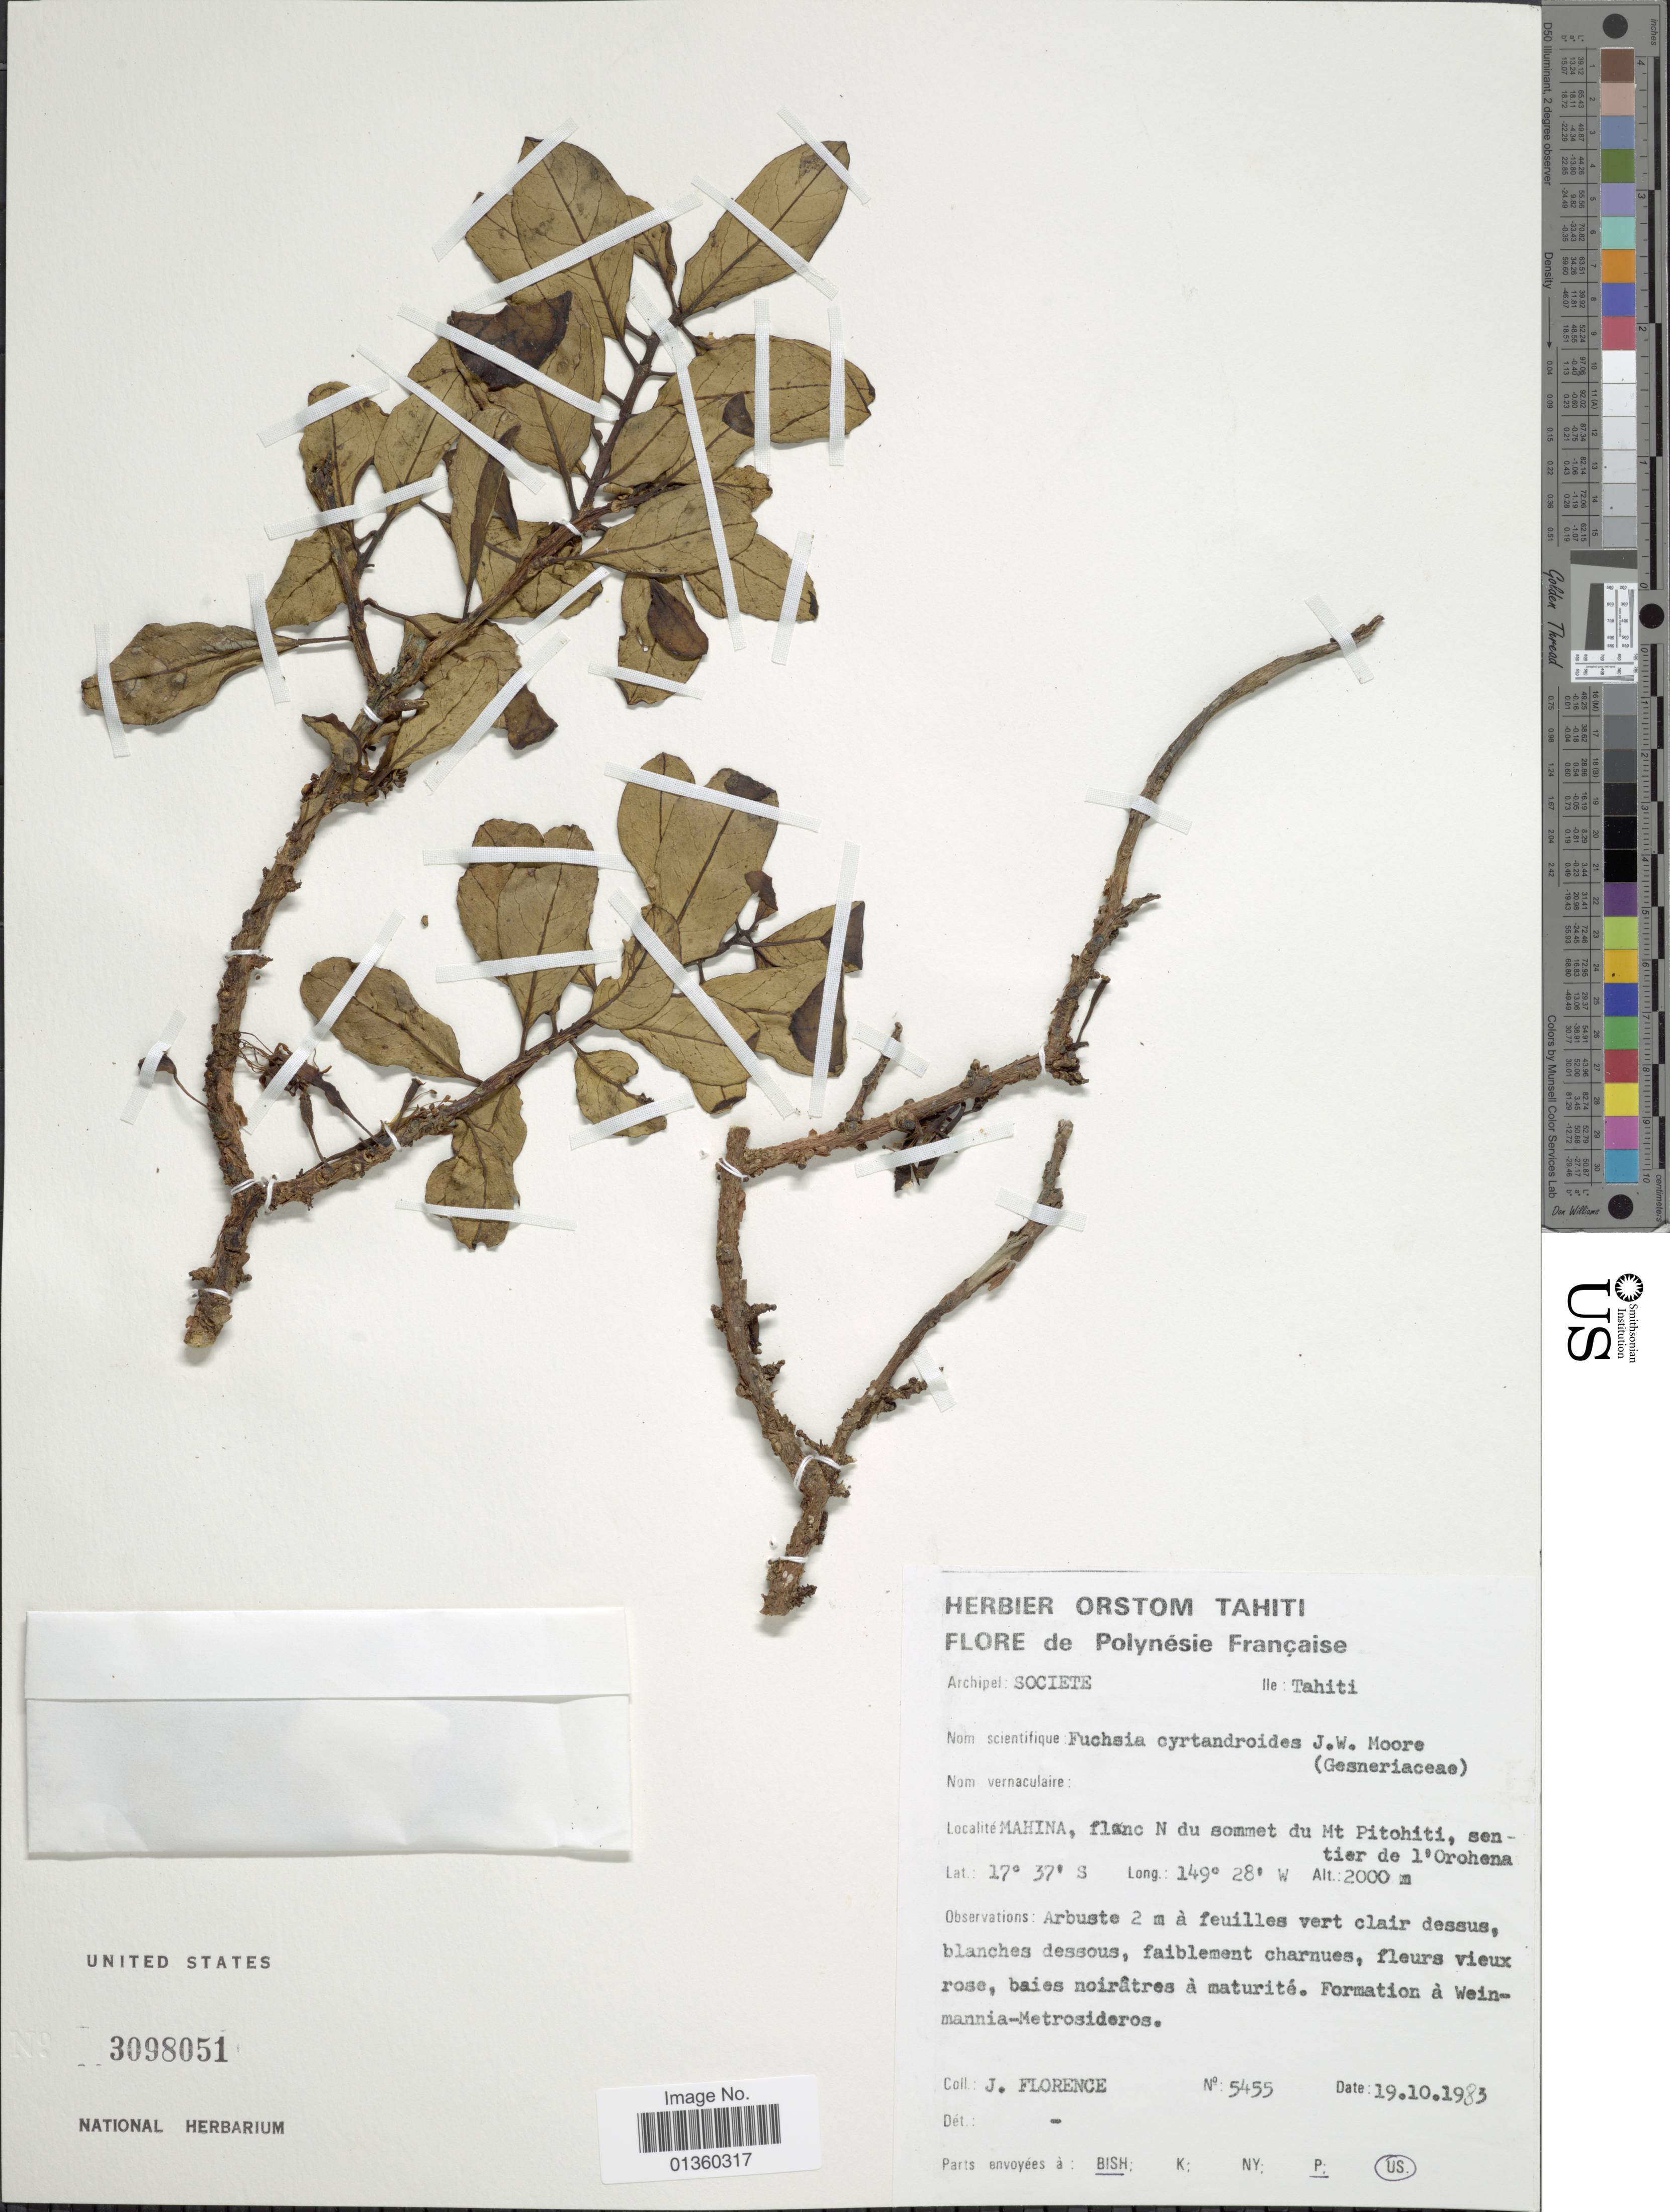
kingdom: Plantae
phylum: Tracheophyta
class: Magnoliopsida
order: Myrtales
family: Onagraceae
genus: Fuchsia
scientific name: Fuchsia cyrtandroides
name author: J.W. Moore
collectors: J. Florence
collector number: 5455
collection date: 1983-10-19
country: French Polynesia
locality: Mahina, flanc N du sommet du Mt Pitohiti, sentier de l' Orohena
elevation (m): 2000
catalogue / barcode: US 3098051